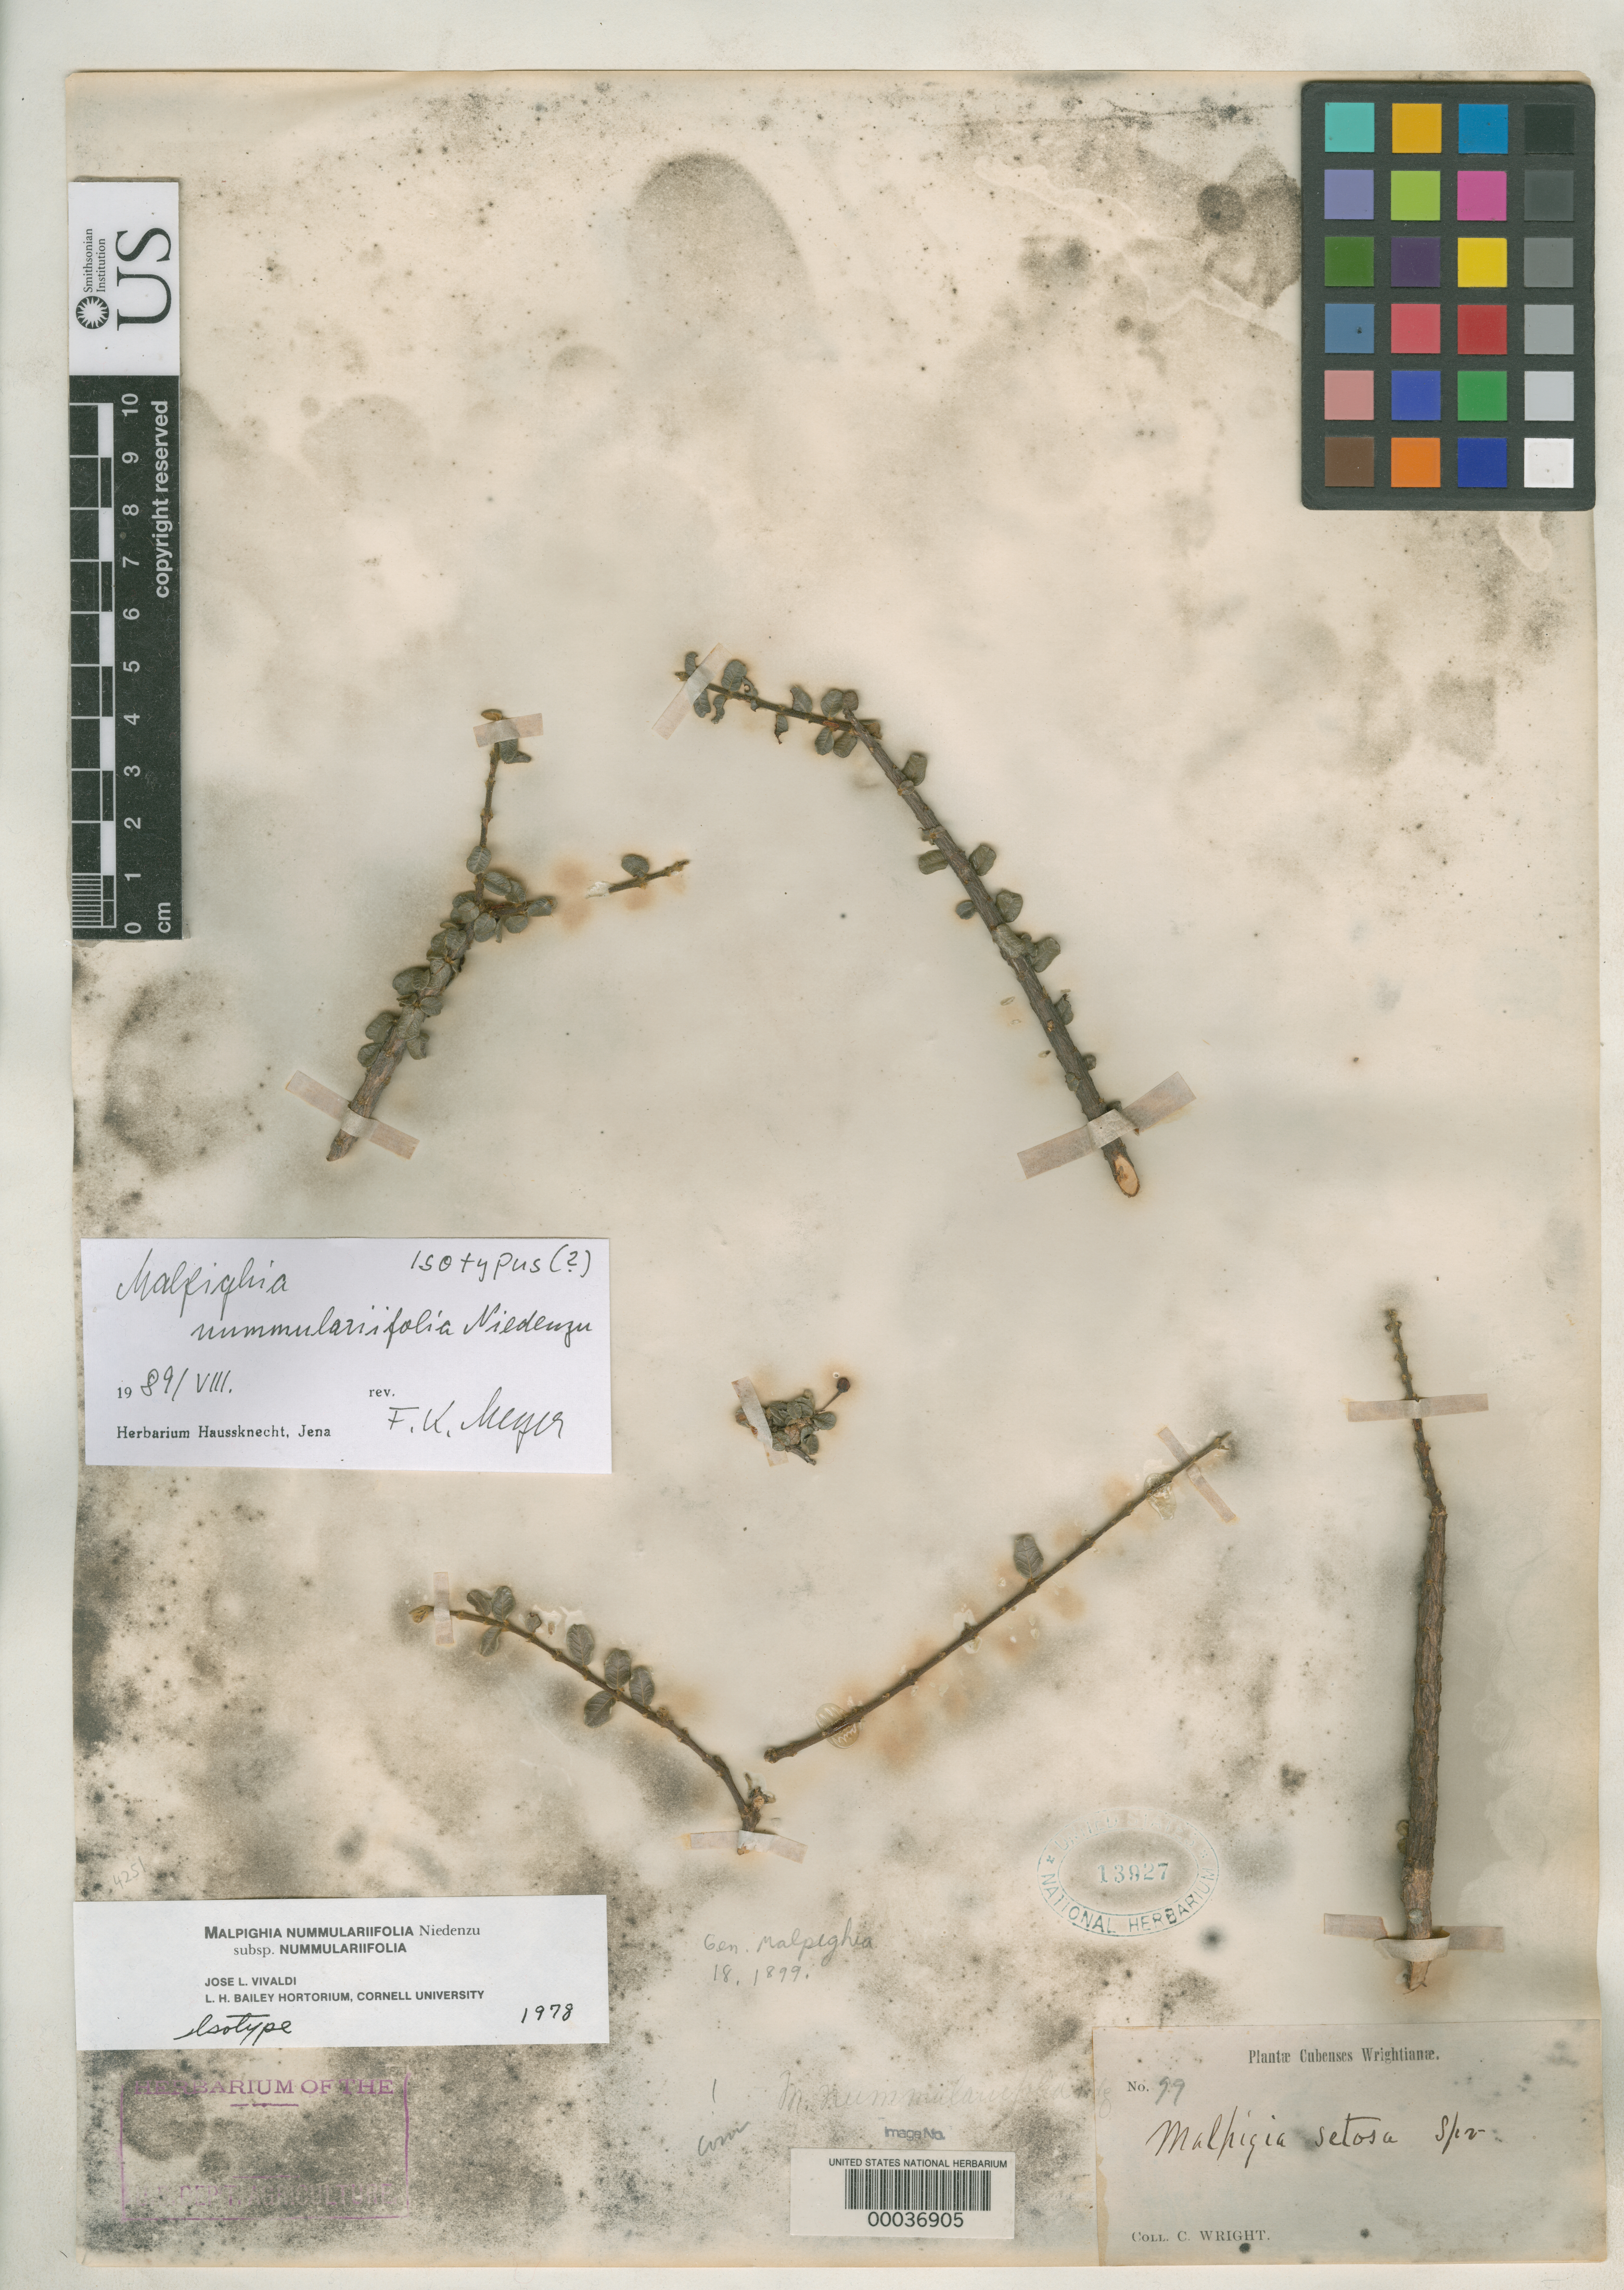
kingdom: Plantae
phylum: Tracheophyta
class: Magnoliopsida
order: Malpighiales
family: Malpighiaceae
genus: Malpighia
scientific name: Malpighia nummulariifolia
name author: Nied.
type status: Isotype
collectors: C. Wright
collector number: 99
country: Cuba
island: Greater Antilles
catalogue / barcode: US 13927